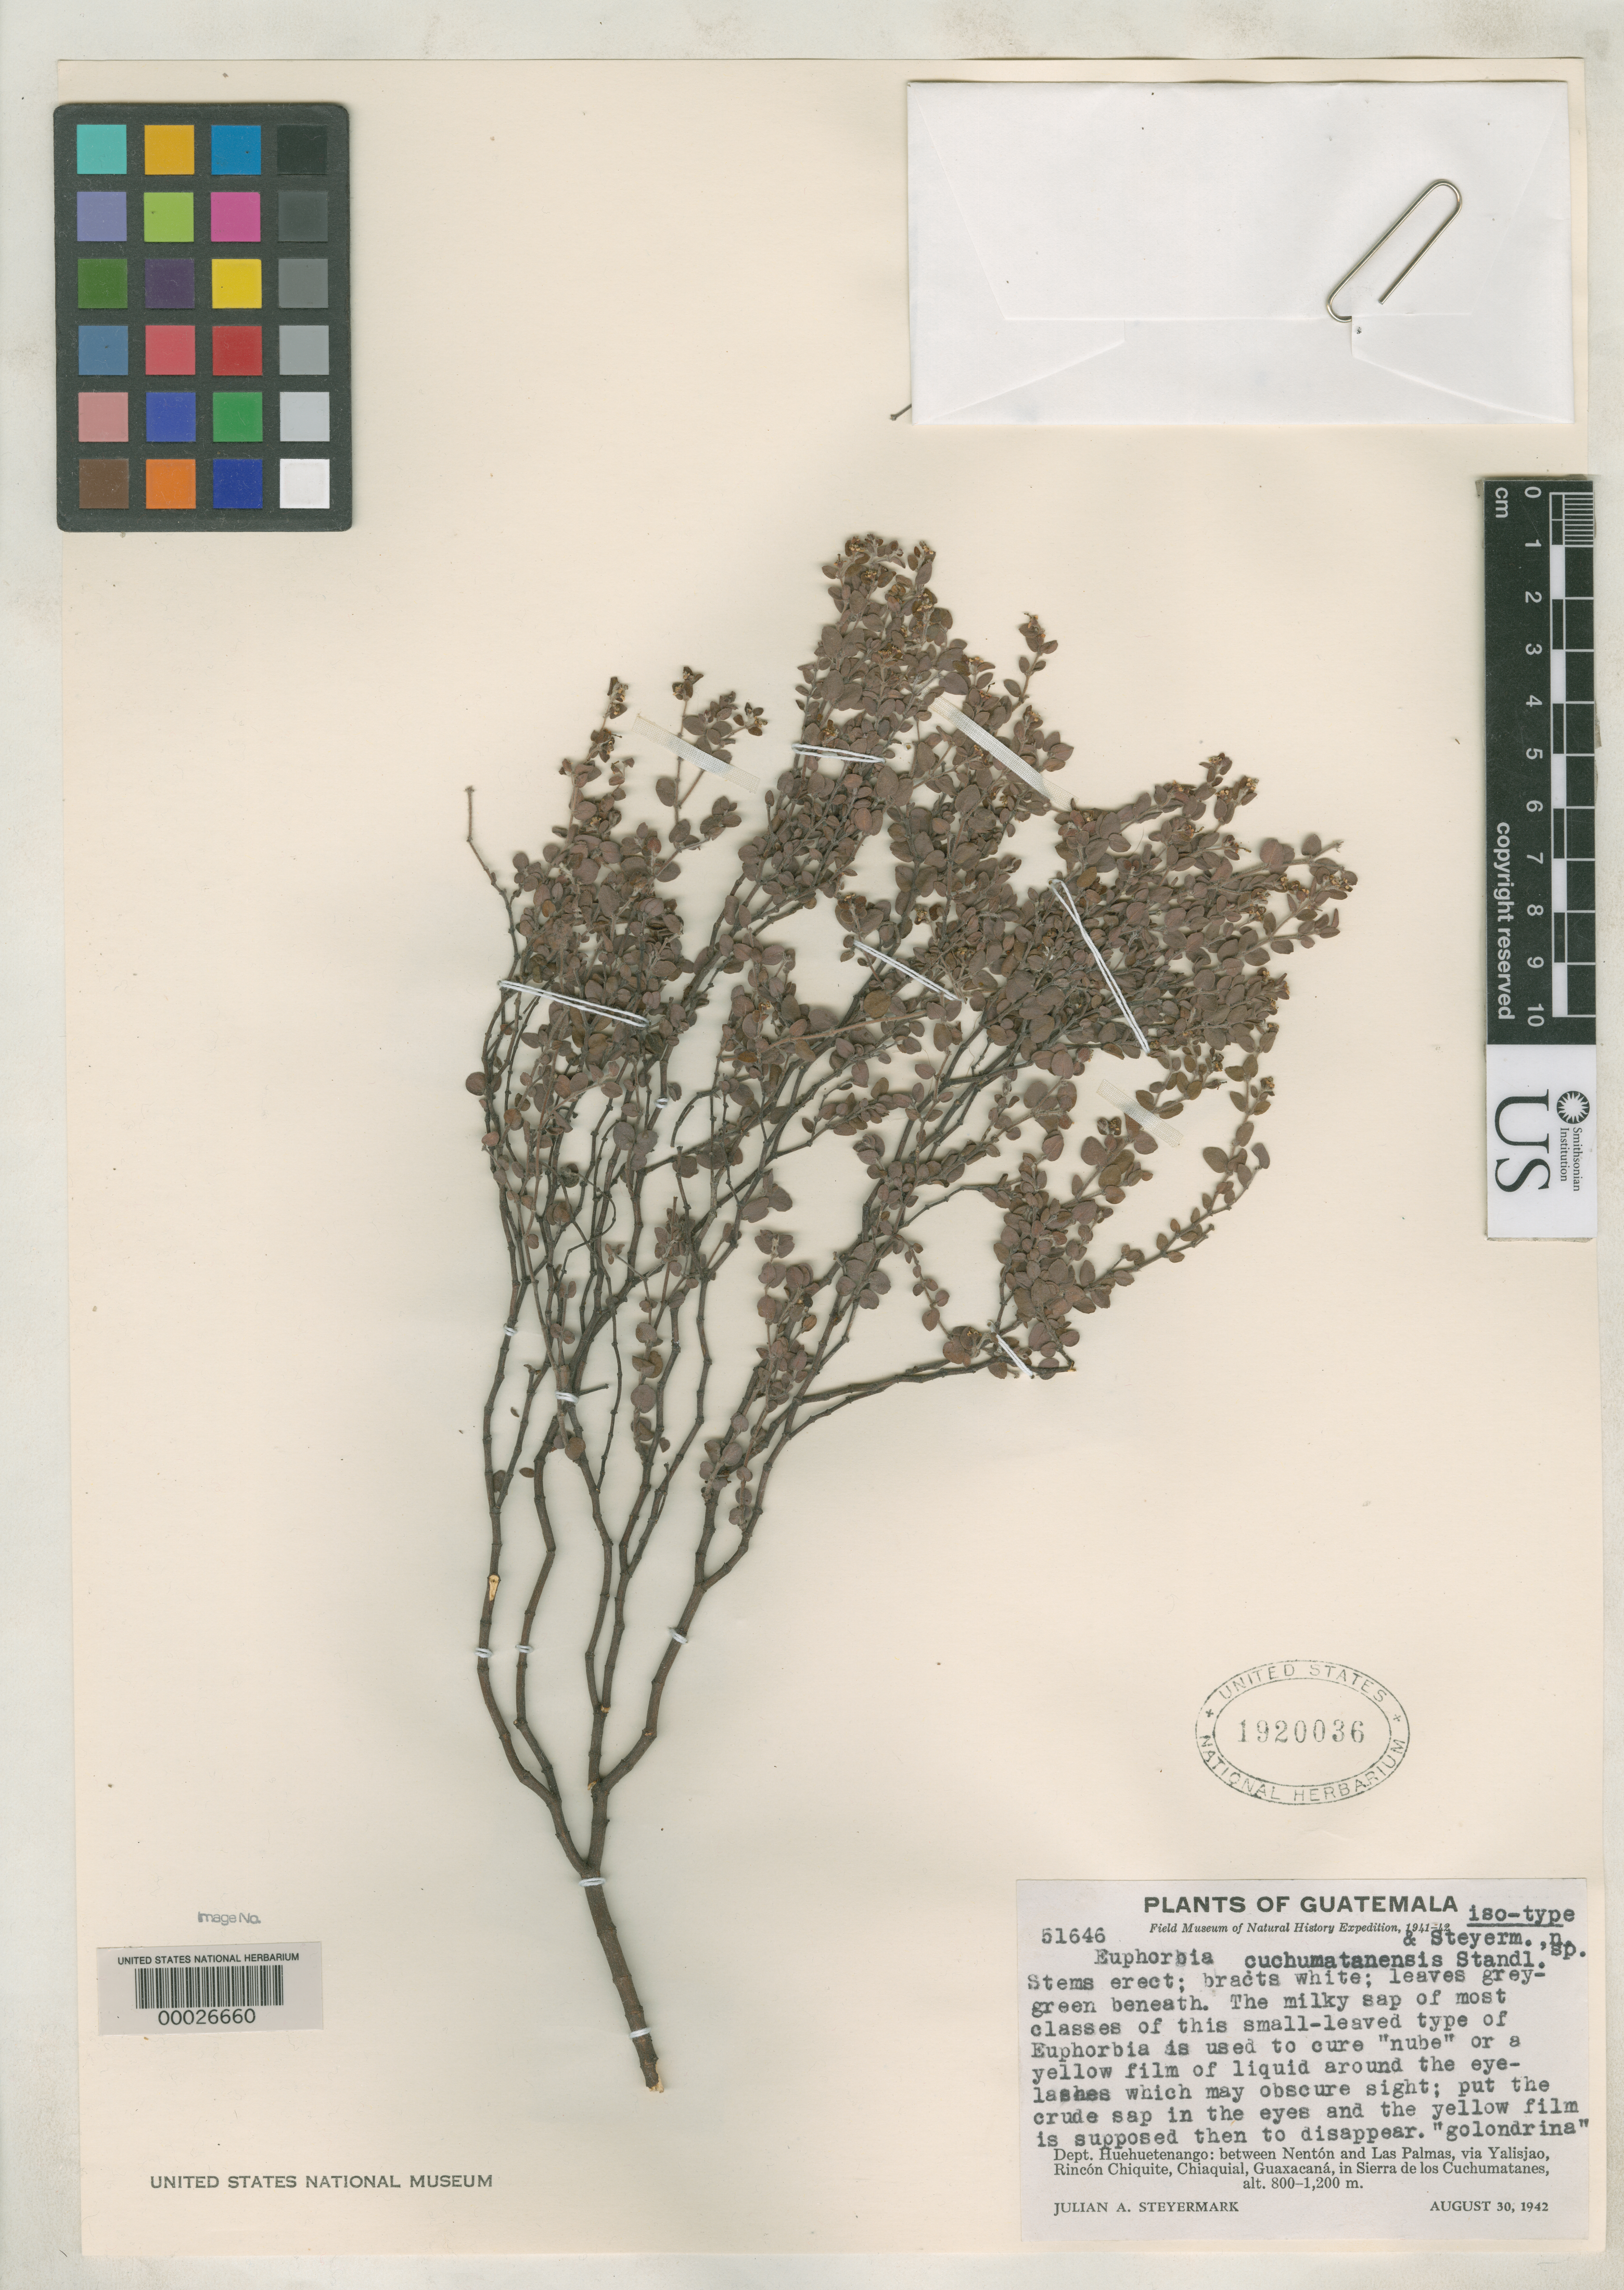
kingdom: Plantae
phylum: Tracheophyta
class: Magnoliopsida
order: Malpighiales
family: Euphorbiaceae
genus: Euphorbia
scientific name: Euphorbia cuchumatanensis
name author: Standl. & Steyerm.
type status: Isotype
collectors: J. Steyermark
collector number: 51646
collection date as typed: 30 Aug 1942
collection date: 1942-08-30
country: Guatemala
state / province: Huehuetenango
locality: Between Nenton and Las Palmas, via Yalisjao, Rincon Chiquite, Chiaquial, Guaxacana, in Sierra de las Cuchumatanes.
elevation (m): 800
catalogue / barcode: US 1920036